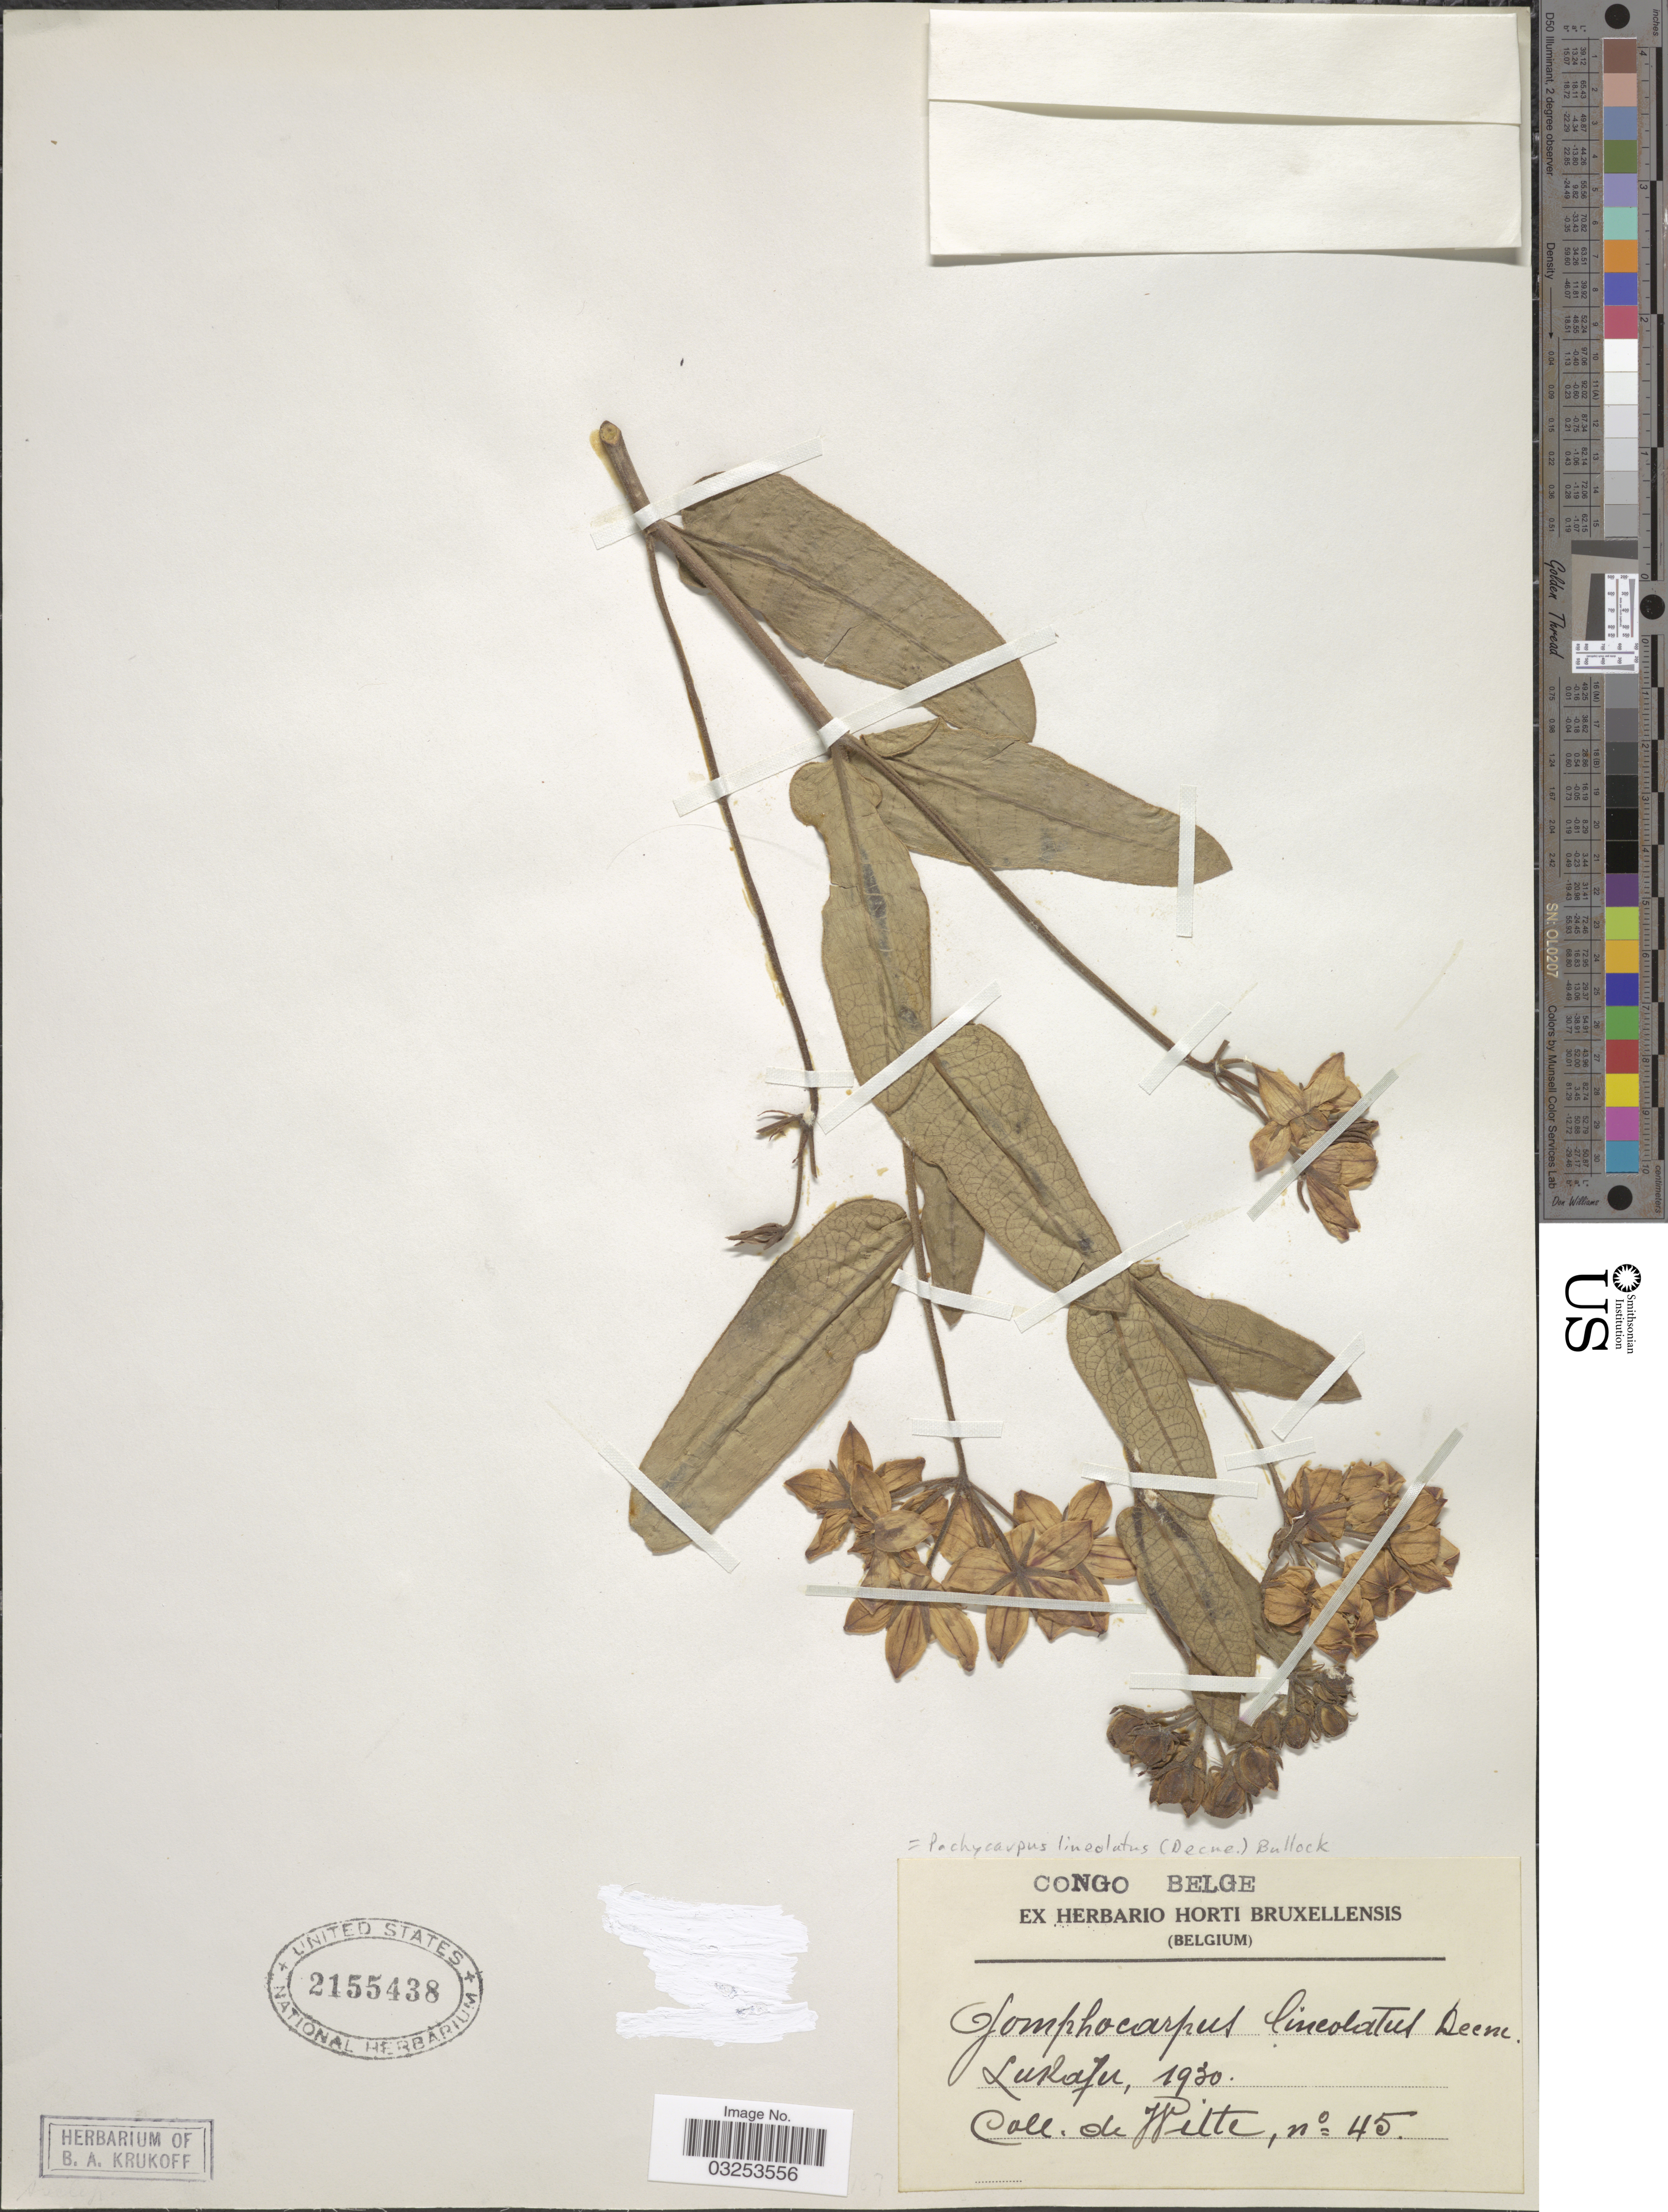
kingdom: Plantae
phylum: Tracheophyta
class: Magnoliopsida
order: Gentianales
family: Apocynaceae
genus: Pachycarpus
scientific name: Pachycarpus lineolatus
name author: (Decne.) Bullock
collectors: -. de Witte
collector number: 45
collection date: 1930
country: Congo, Democratic Republic of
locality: Congo Belge. Lukafu.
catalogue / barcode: US 2155438